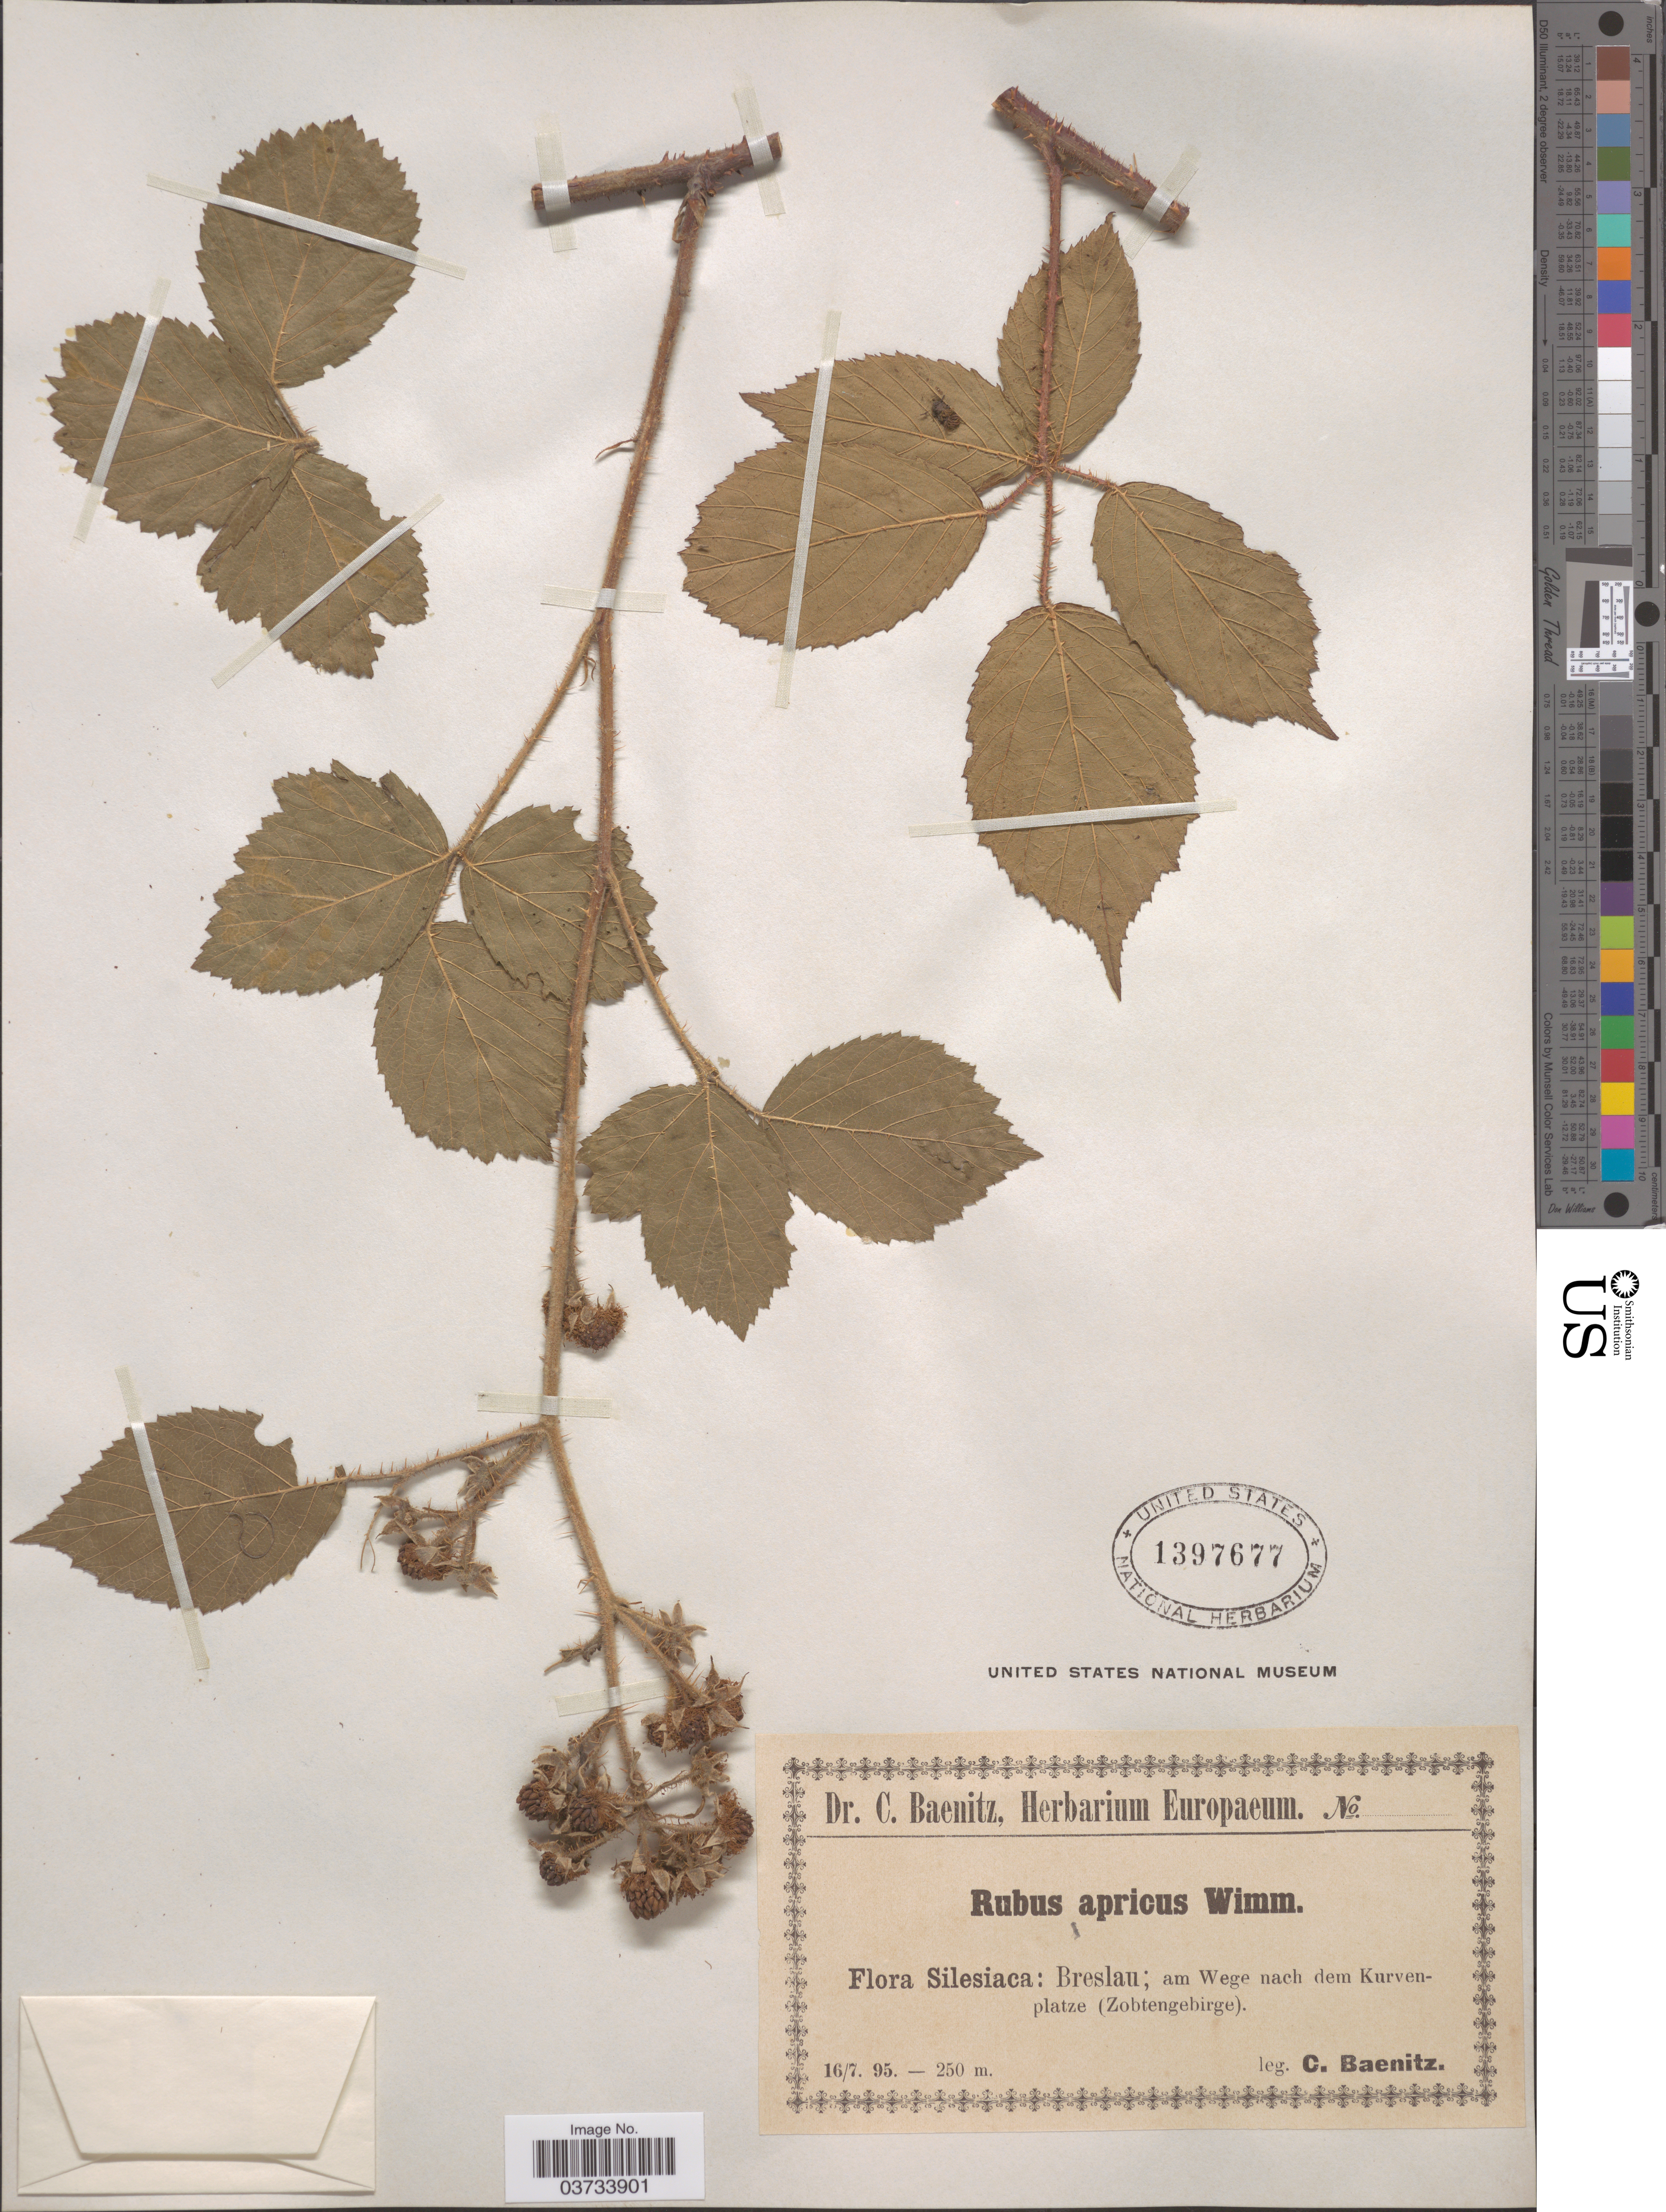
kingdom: Plantae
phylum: Tracheophyta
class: Magnoliopsida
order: Rosales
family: Rosaceae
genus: Rubus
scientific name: Rubus apricus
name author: Wimm.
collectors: C. G. Baenitz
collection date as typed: Transcribed d/m/y: 16/7/95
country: Poland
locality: Silesiaca: Breslau; am Wege nach dem Kurvenplatze (Zobtengebirge).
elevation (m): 250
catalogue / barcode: US 1397677